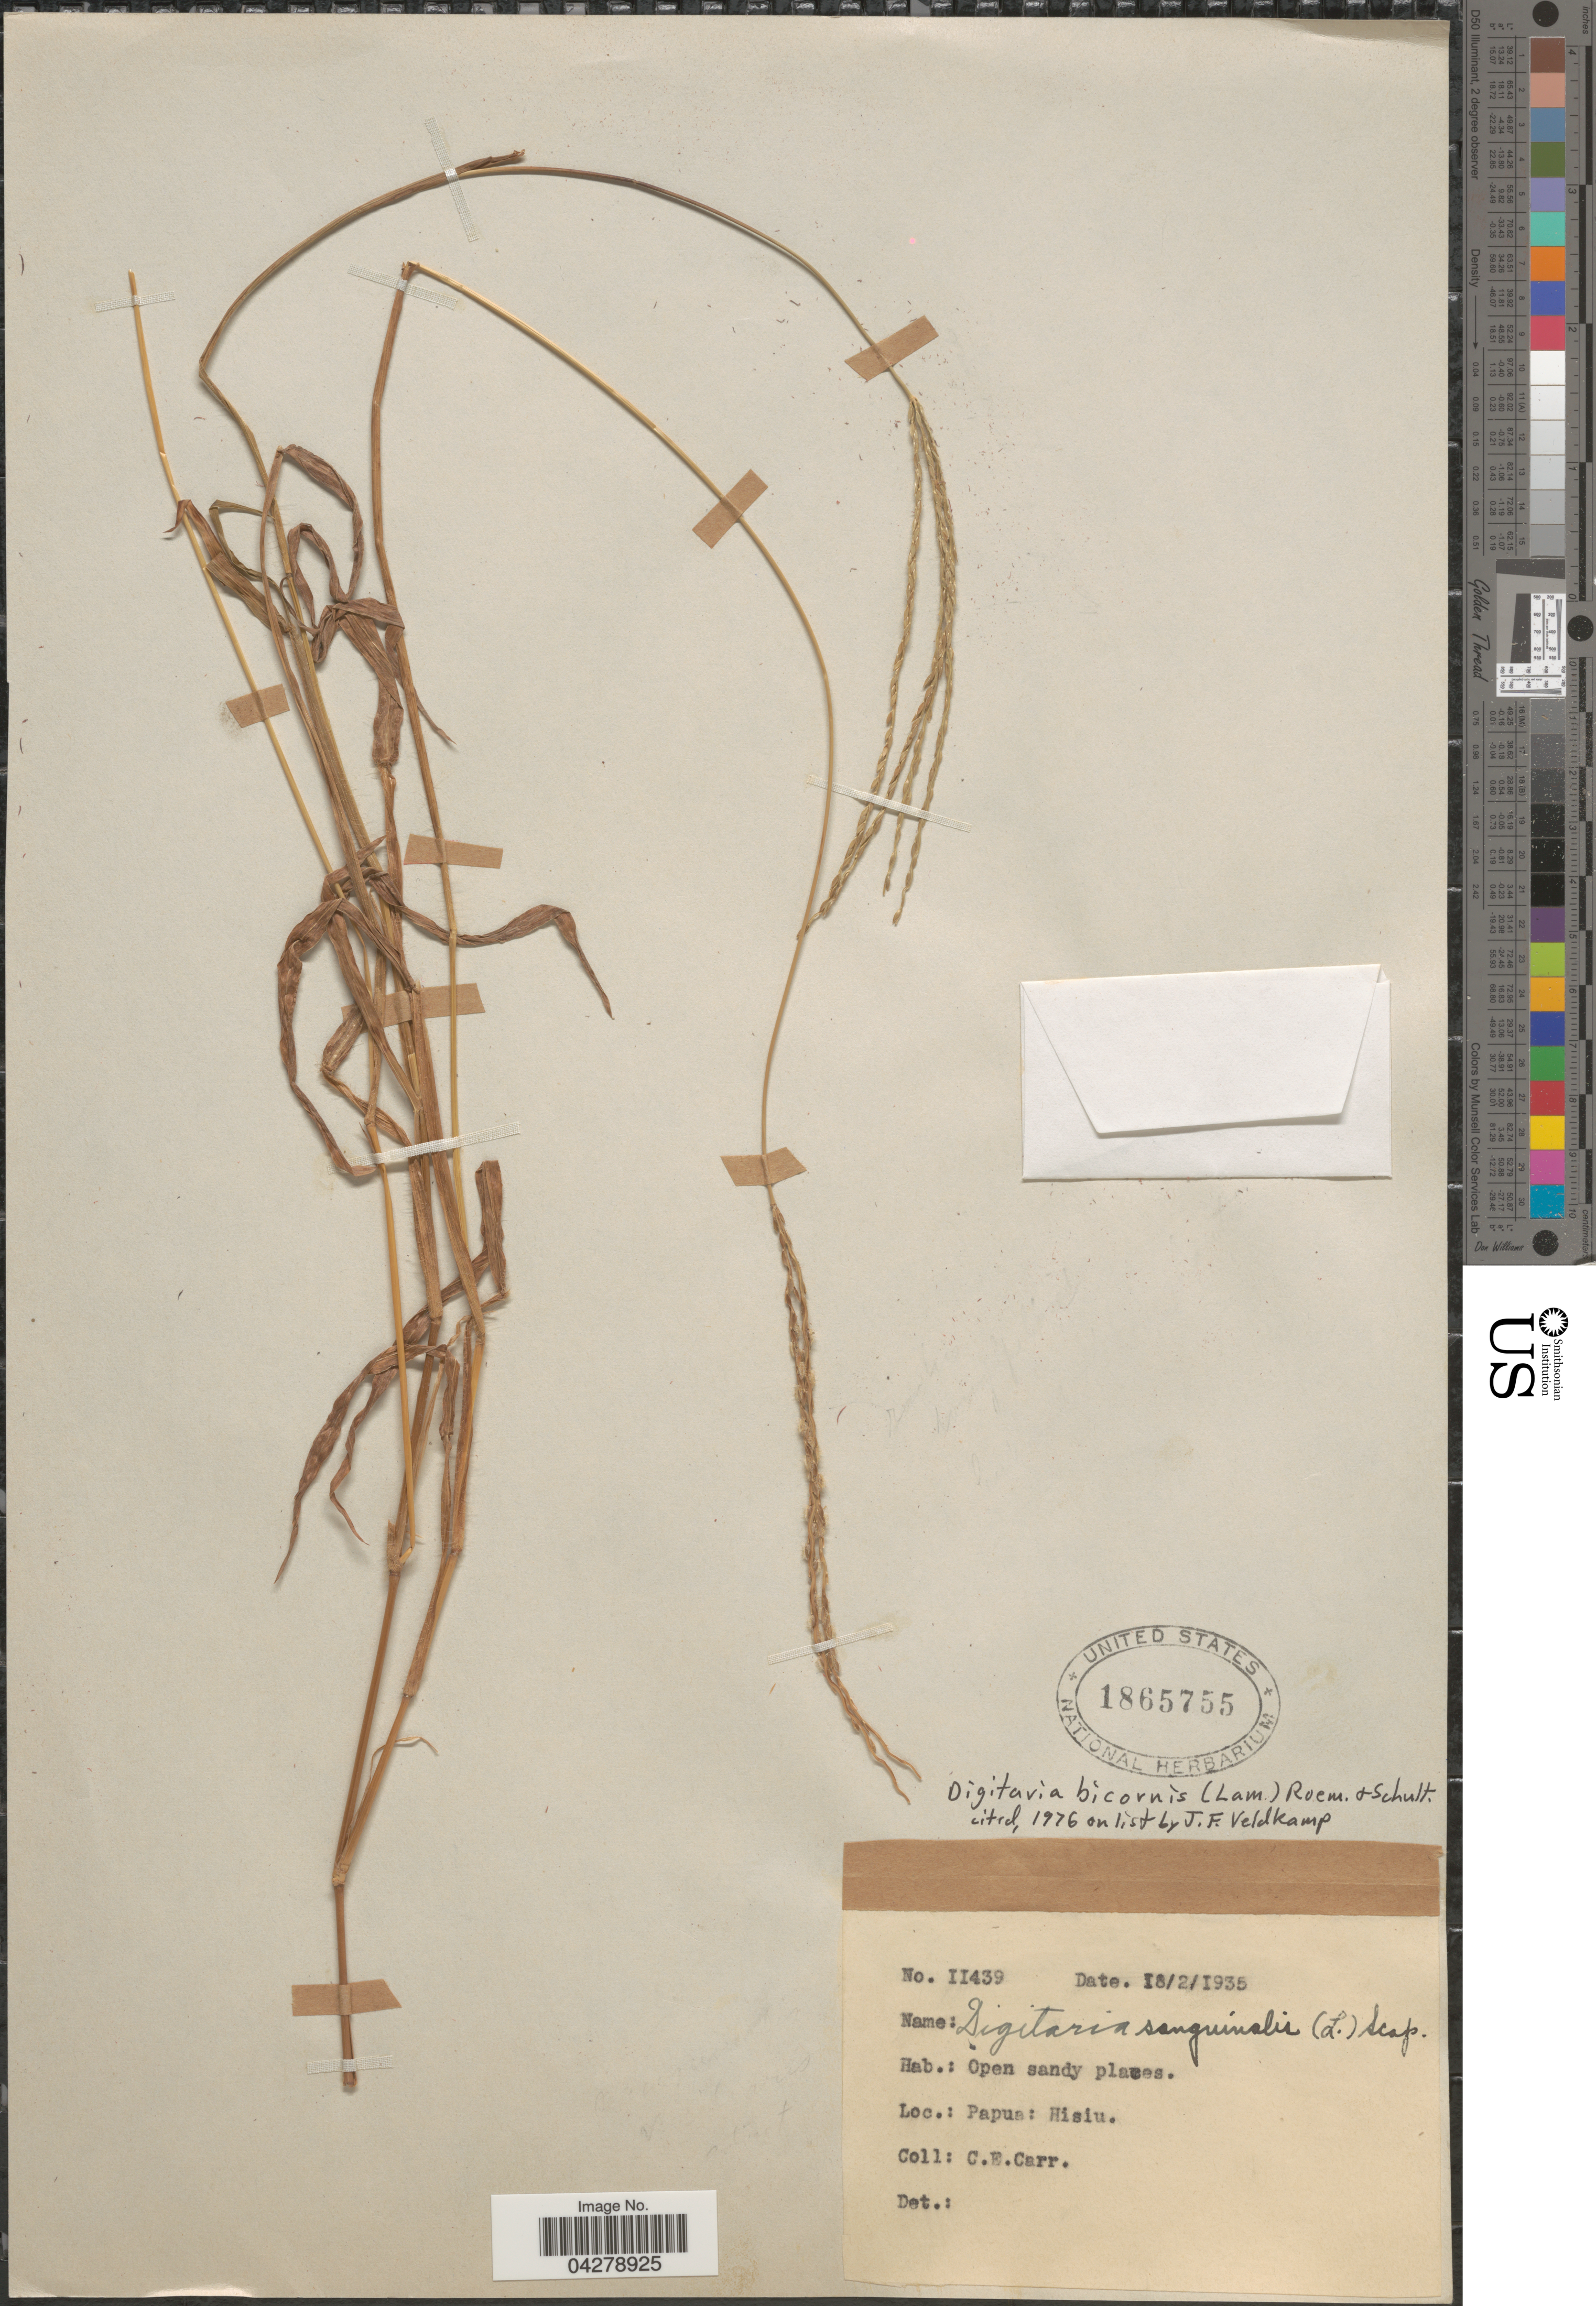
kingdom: Plantae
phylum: Tracheophyta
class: Liliopsida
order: Poales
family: Poaceae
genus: Digitaria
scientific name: Digitaria bicornis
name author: (Lam.) Roem. & Schult.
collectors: C. Carr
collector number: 11439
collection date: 1935-02-18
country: Papua New Guinea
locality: Open sandy places. Papua: Hisiu.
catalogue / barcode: US 1865755